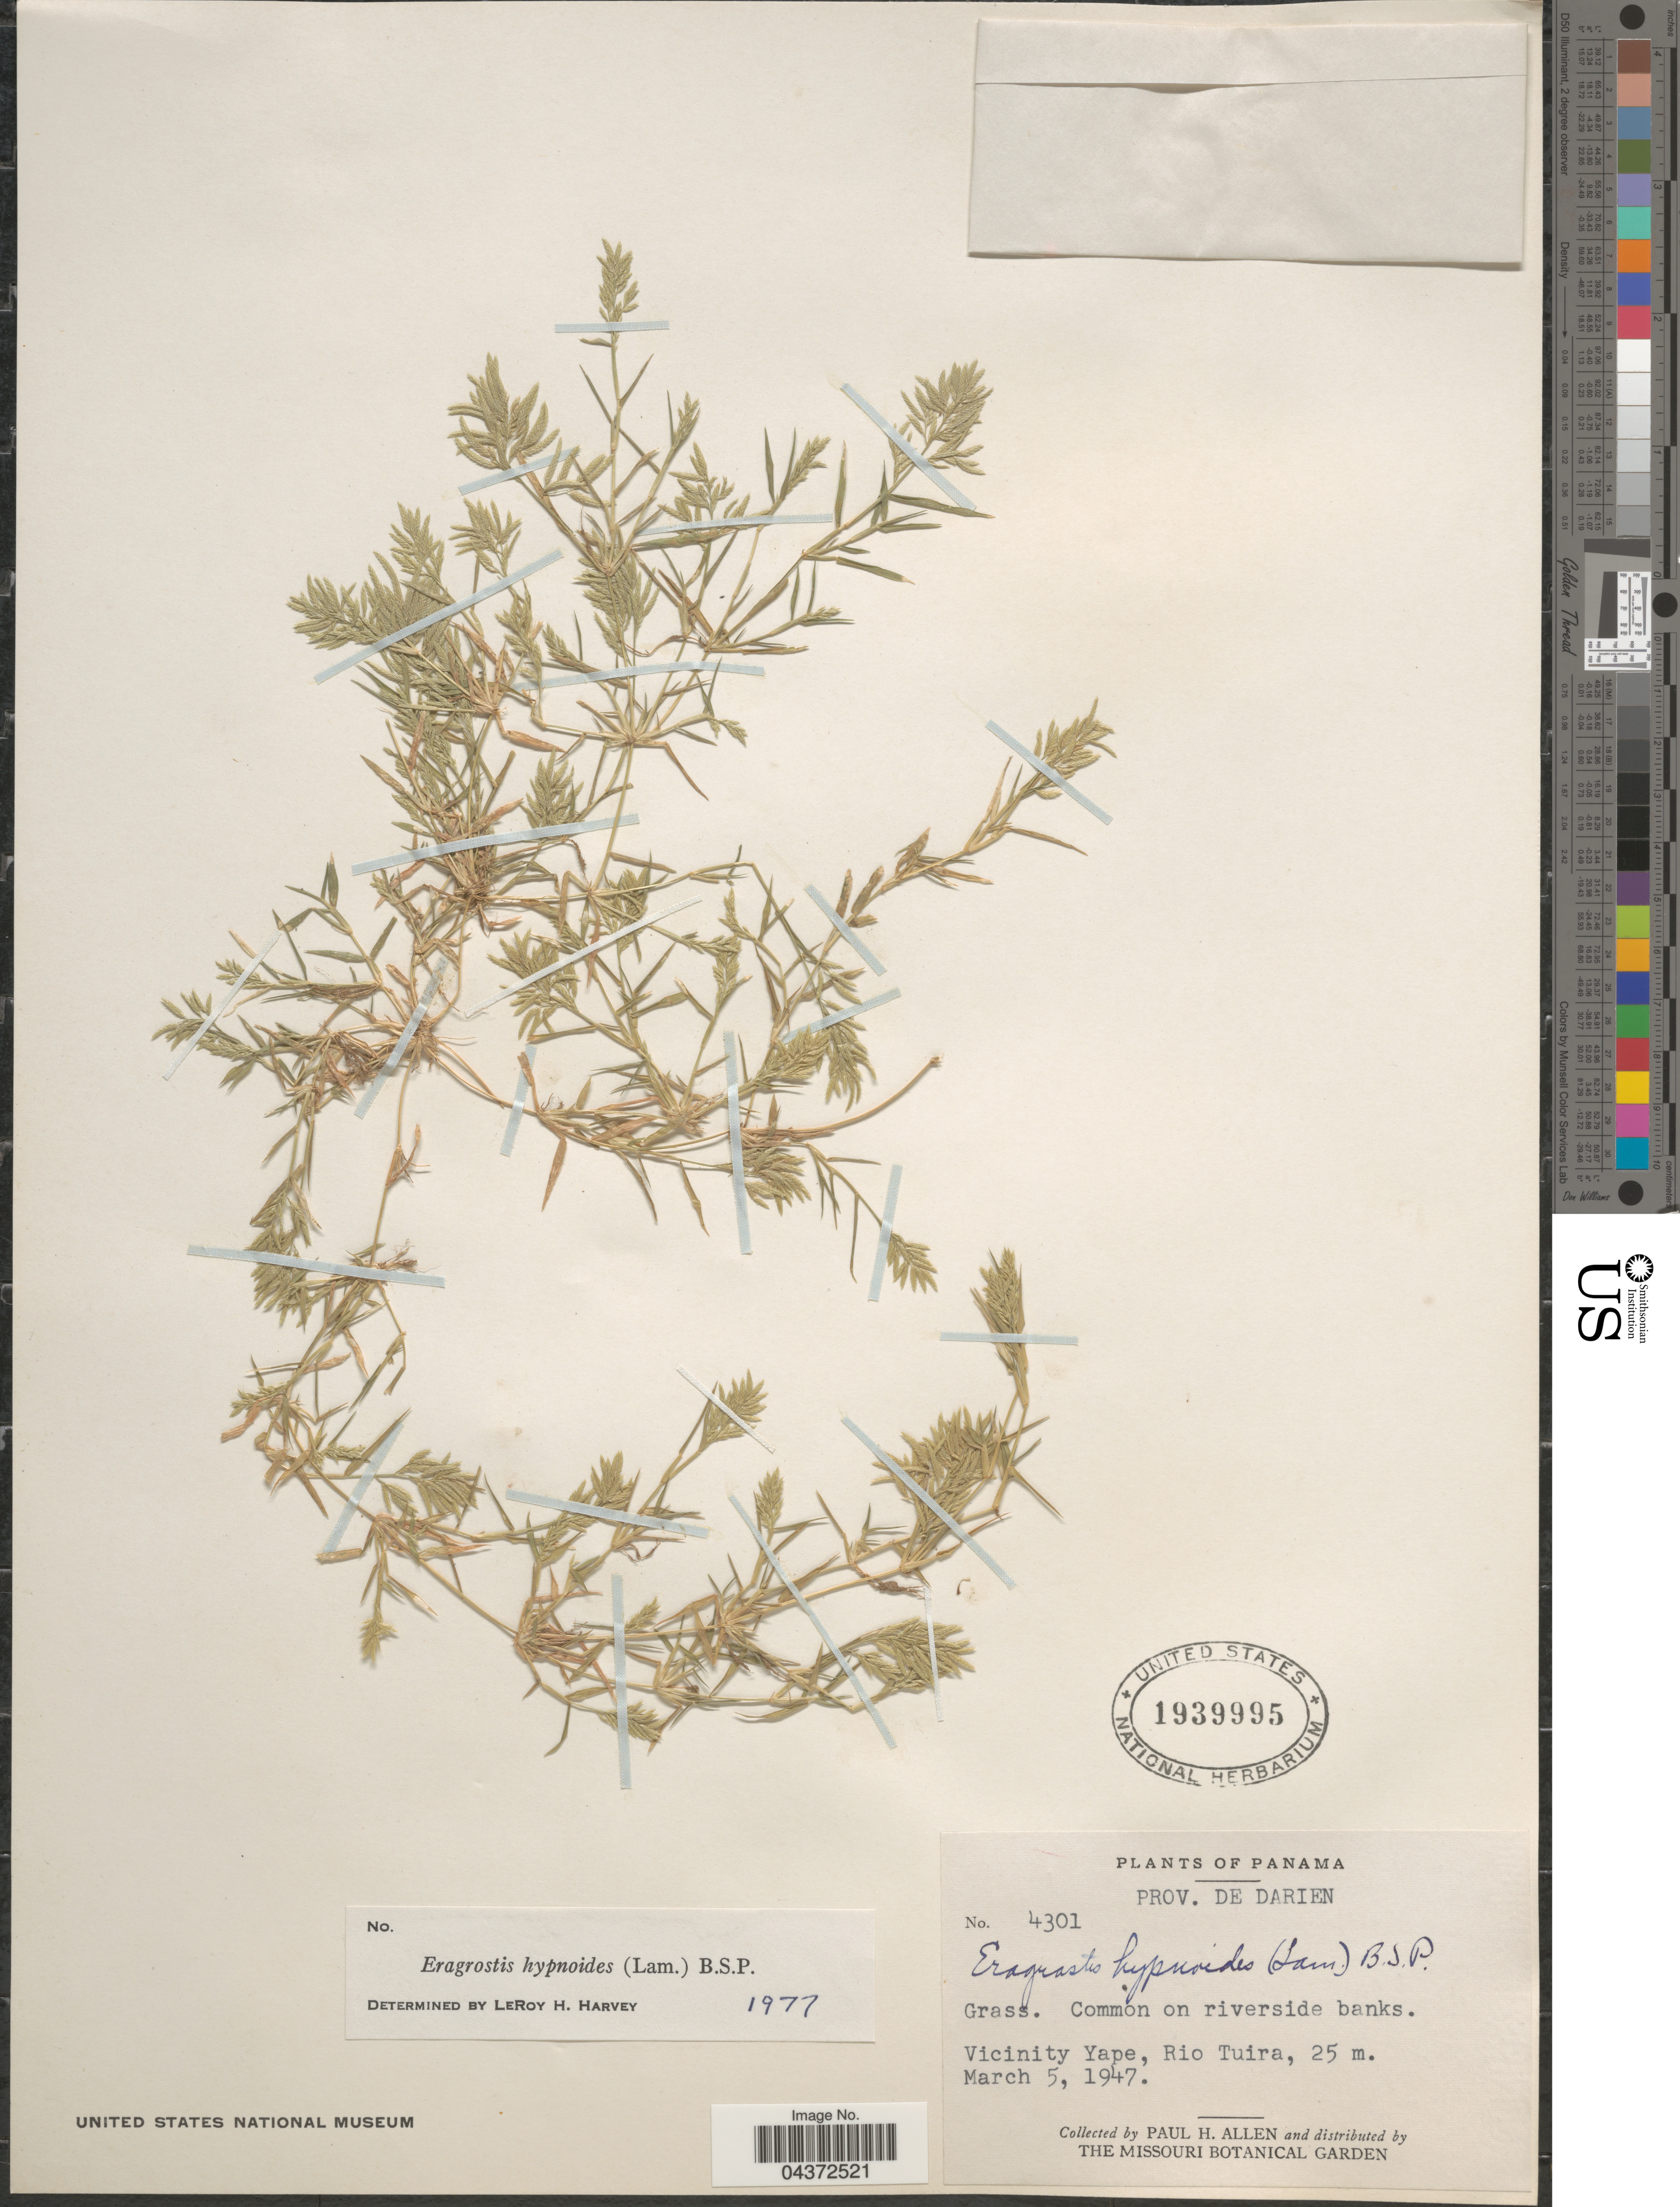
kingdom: Plantae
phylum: Tracheophyta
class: Liliopsida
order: Poales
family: Poaceae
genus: Eragrostis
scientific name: Eragrostis hypnoides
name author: (Lam.) Britton, Stearns & Poggenb.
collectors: P. H. Allen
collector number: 4301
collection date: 1947-03-05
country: Panama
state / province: Darien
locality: Common on riverside banks. Vicinity Yape, Rio Tuira.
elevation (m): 25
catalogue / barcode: US 1939995